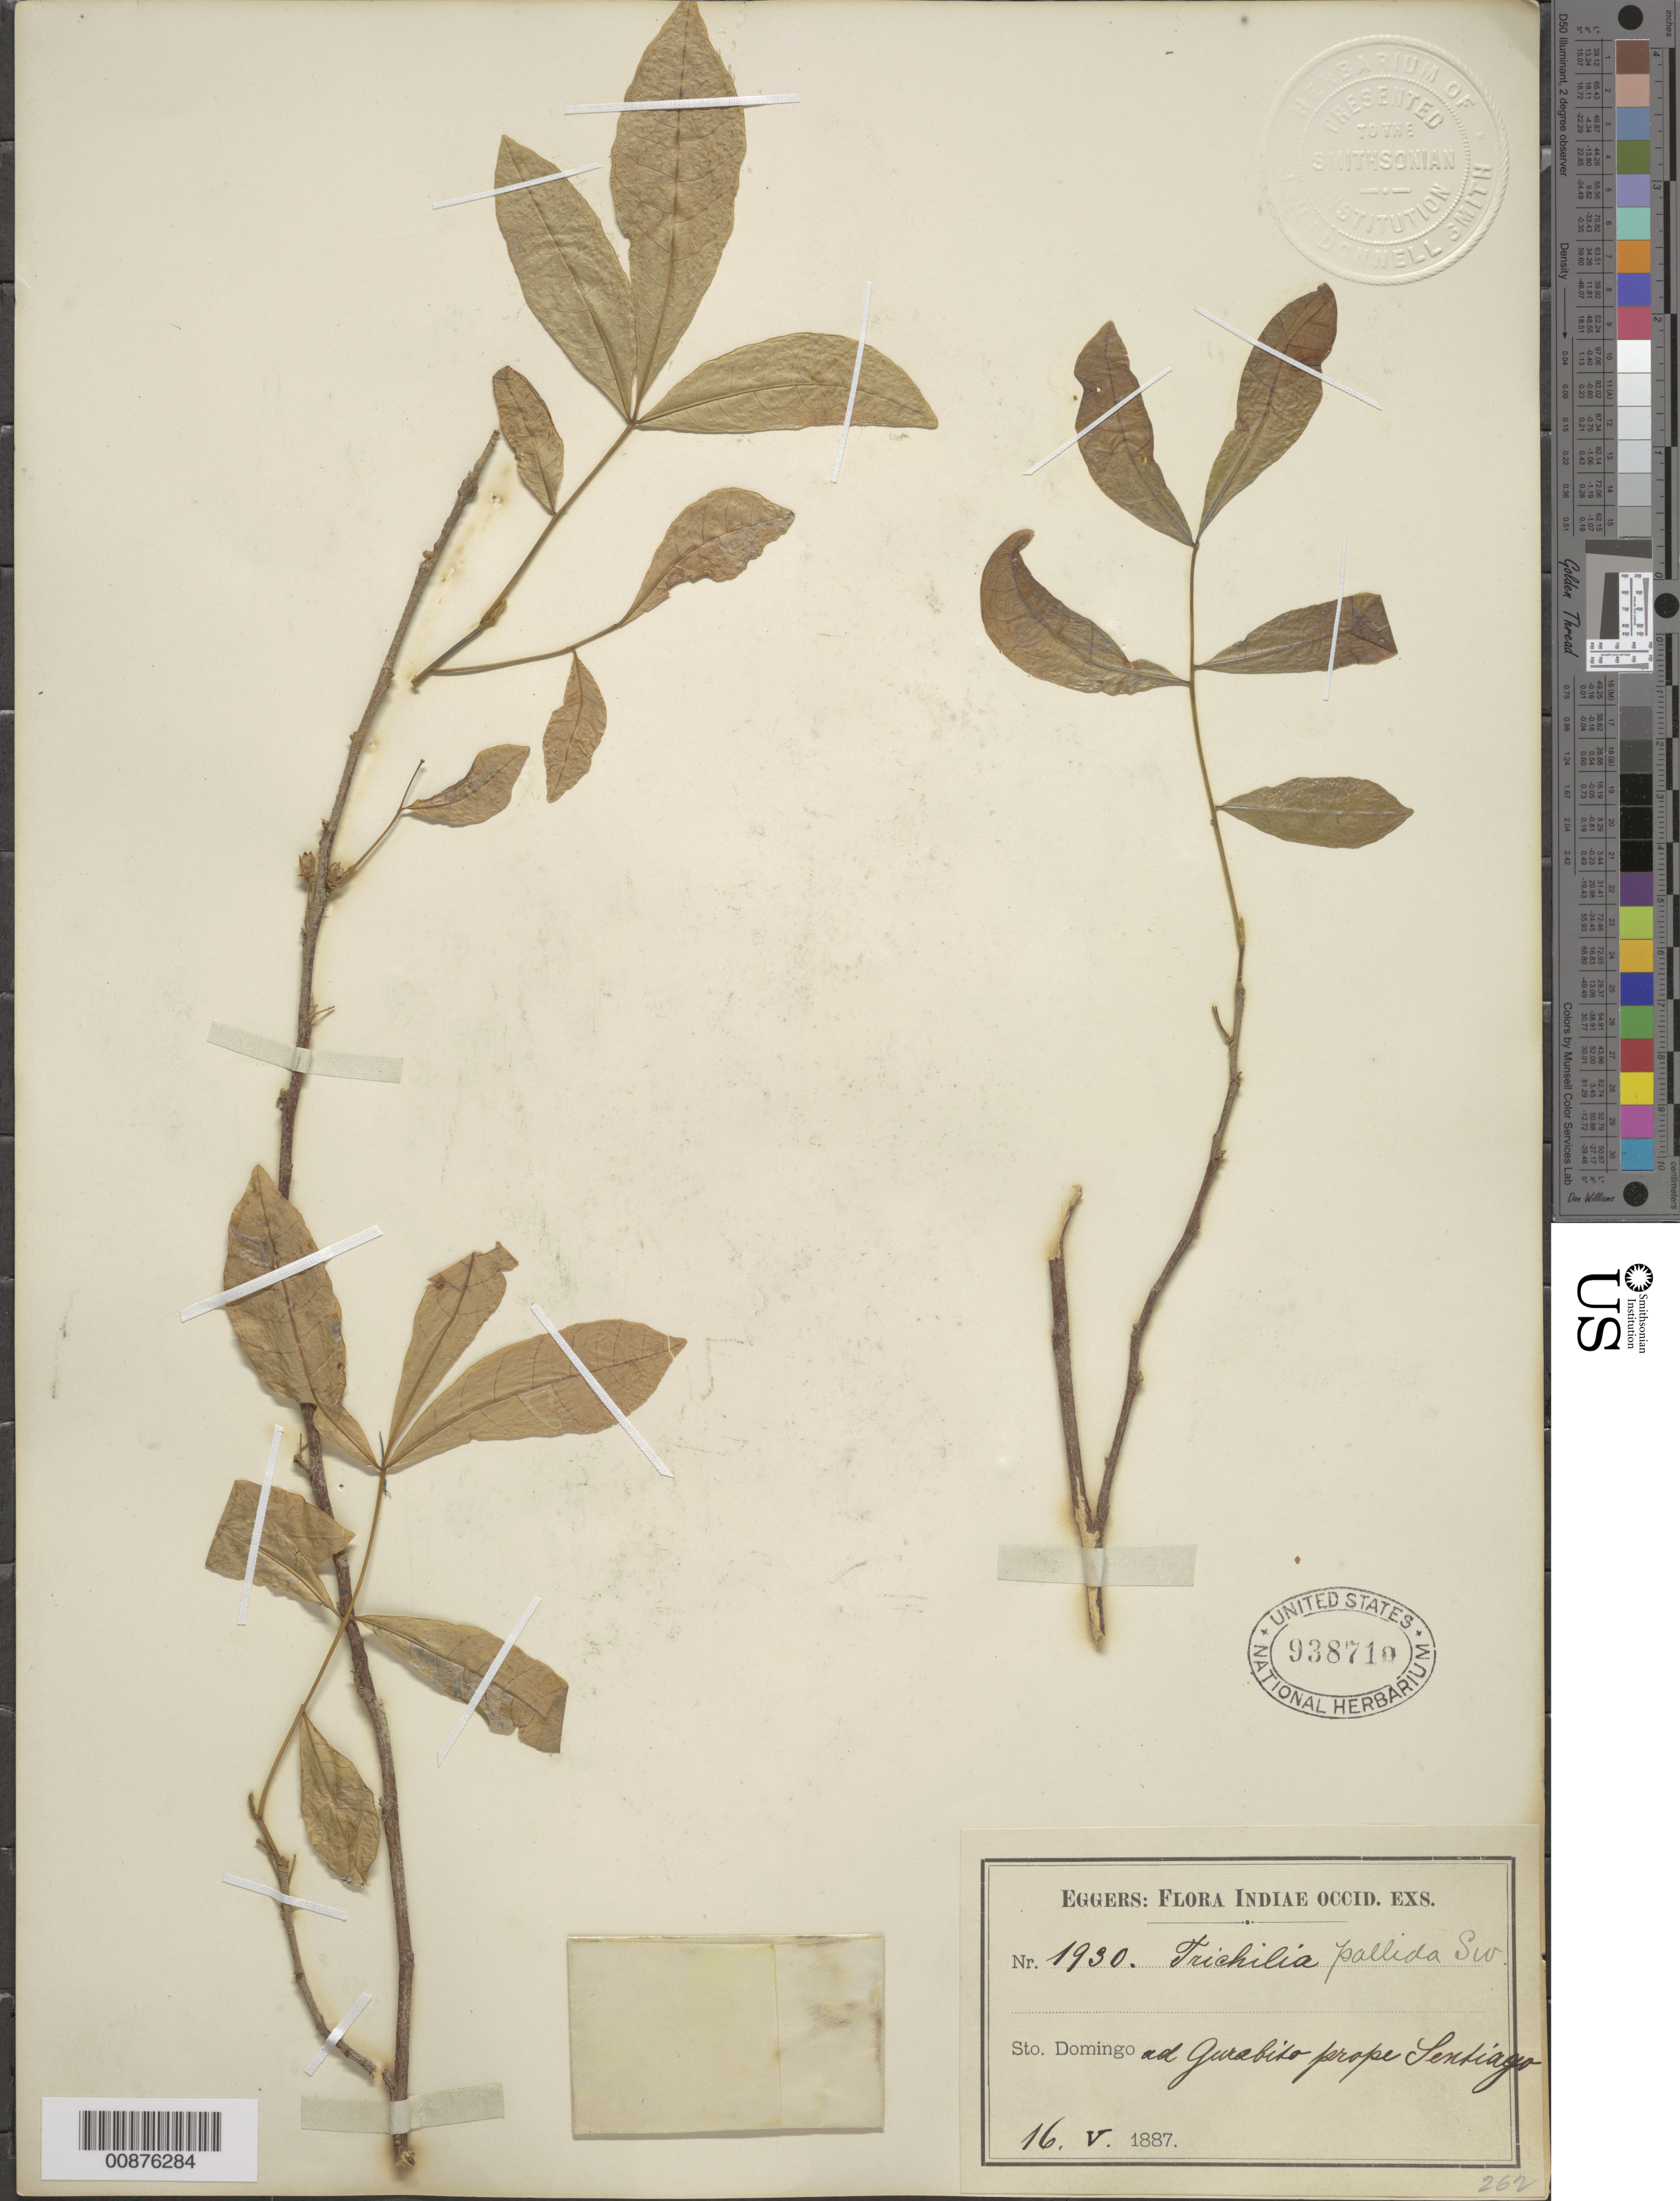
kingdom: Plantae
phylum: Tracheophyta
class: Magnoliopsida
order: Sapindales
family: Meliaceae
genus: Trichilia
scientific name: Trichilia pallida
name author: Sw.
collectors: H. F. A. von Eggers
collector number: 1930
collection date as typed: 16 May 1887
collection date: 1887-05-16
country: Dominican Republic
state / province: Santiago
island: Hispaniola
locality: Gurabito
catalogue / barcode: US 938710